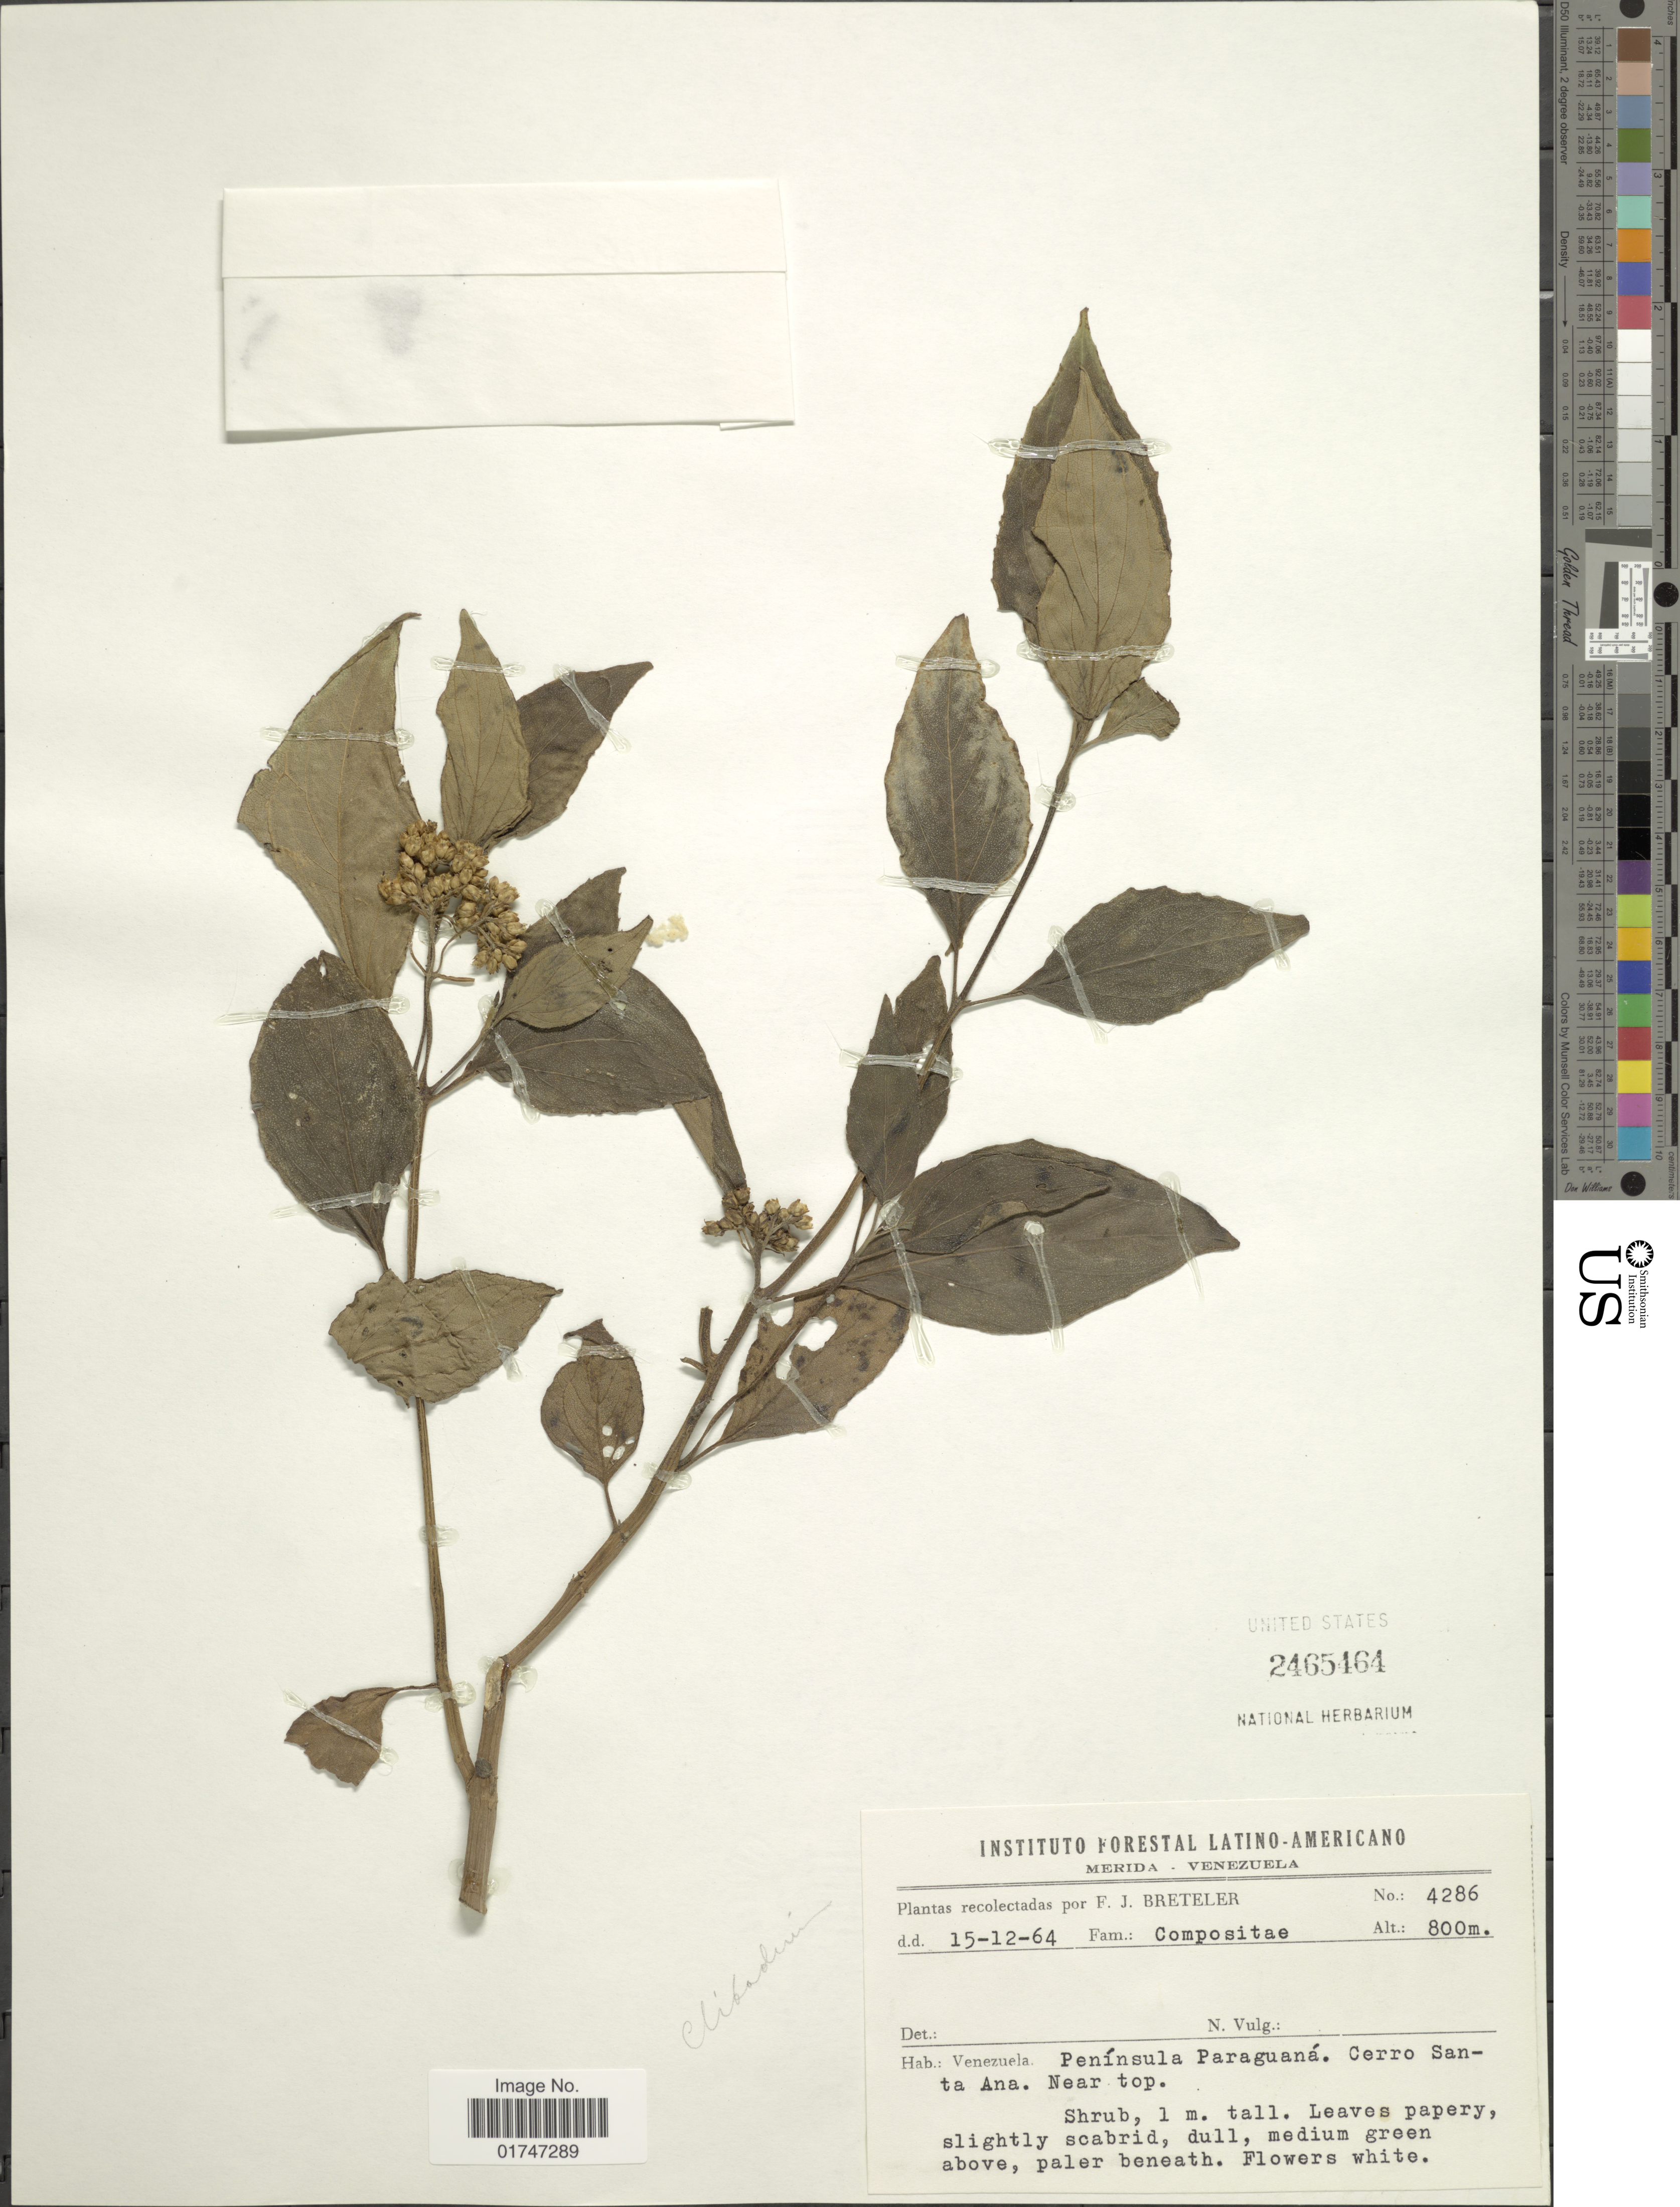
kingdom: Plantae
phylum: Tracheophyta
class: Magnoliopsida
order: Asterales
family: Asteraceae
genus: Clibadium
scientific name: Clibadium sp.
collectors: F. J. Breteler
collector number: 4286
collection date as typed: Transcribed d/m/y: 15/12/64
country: Venezuela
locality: Venezuela. Península Paraguaná. Cerro Santa Ana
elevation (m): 800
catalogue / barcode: US 2465464